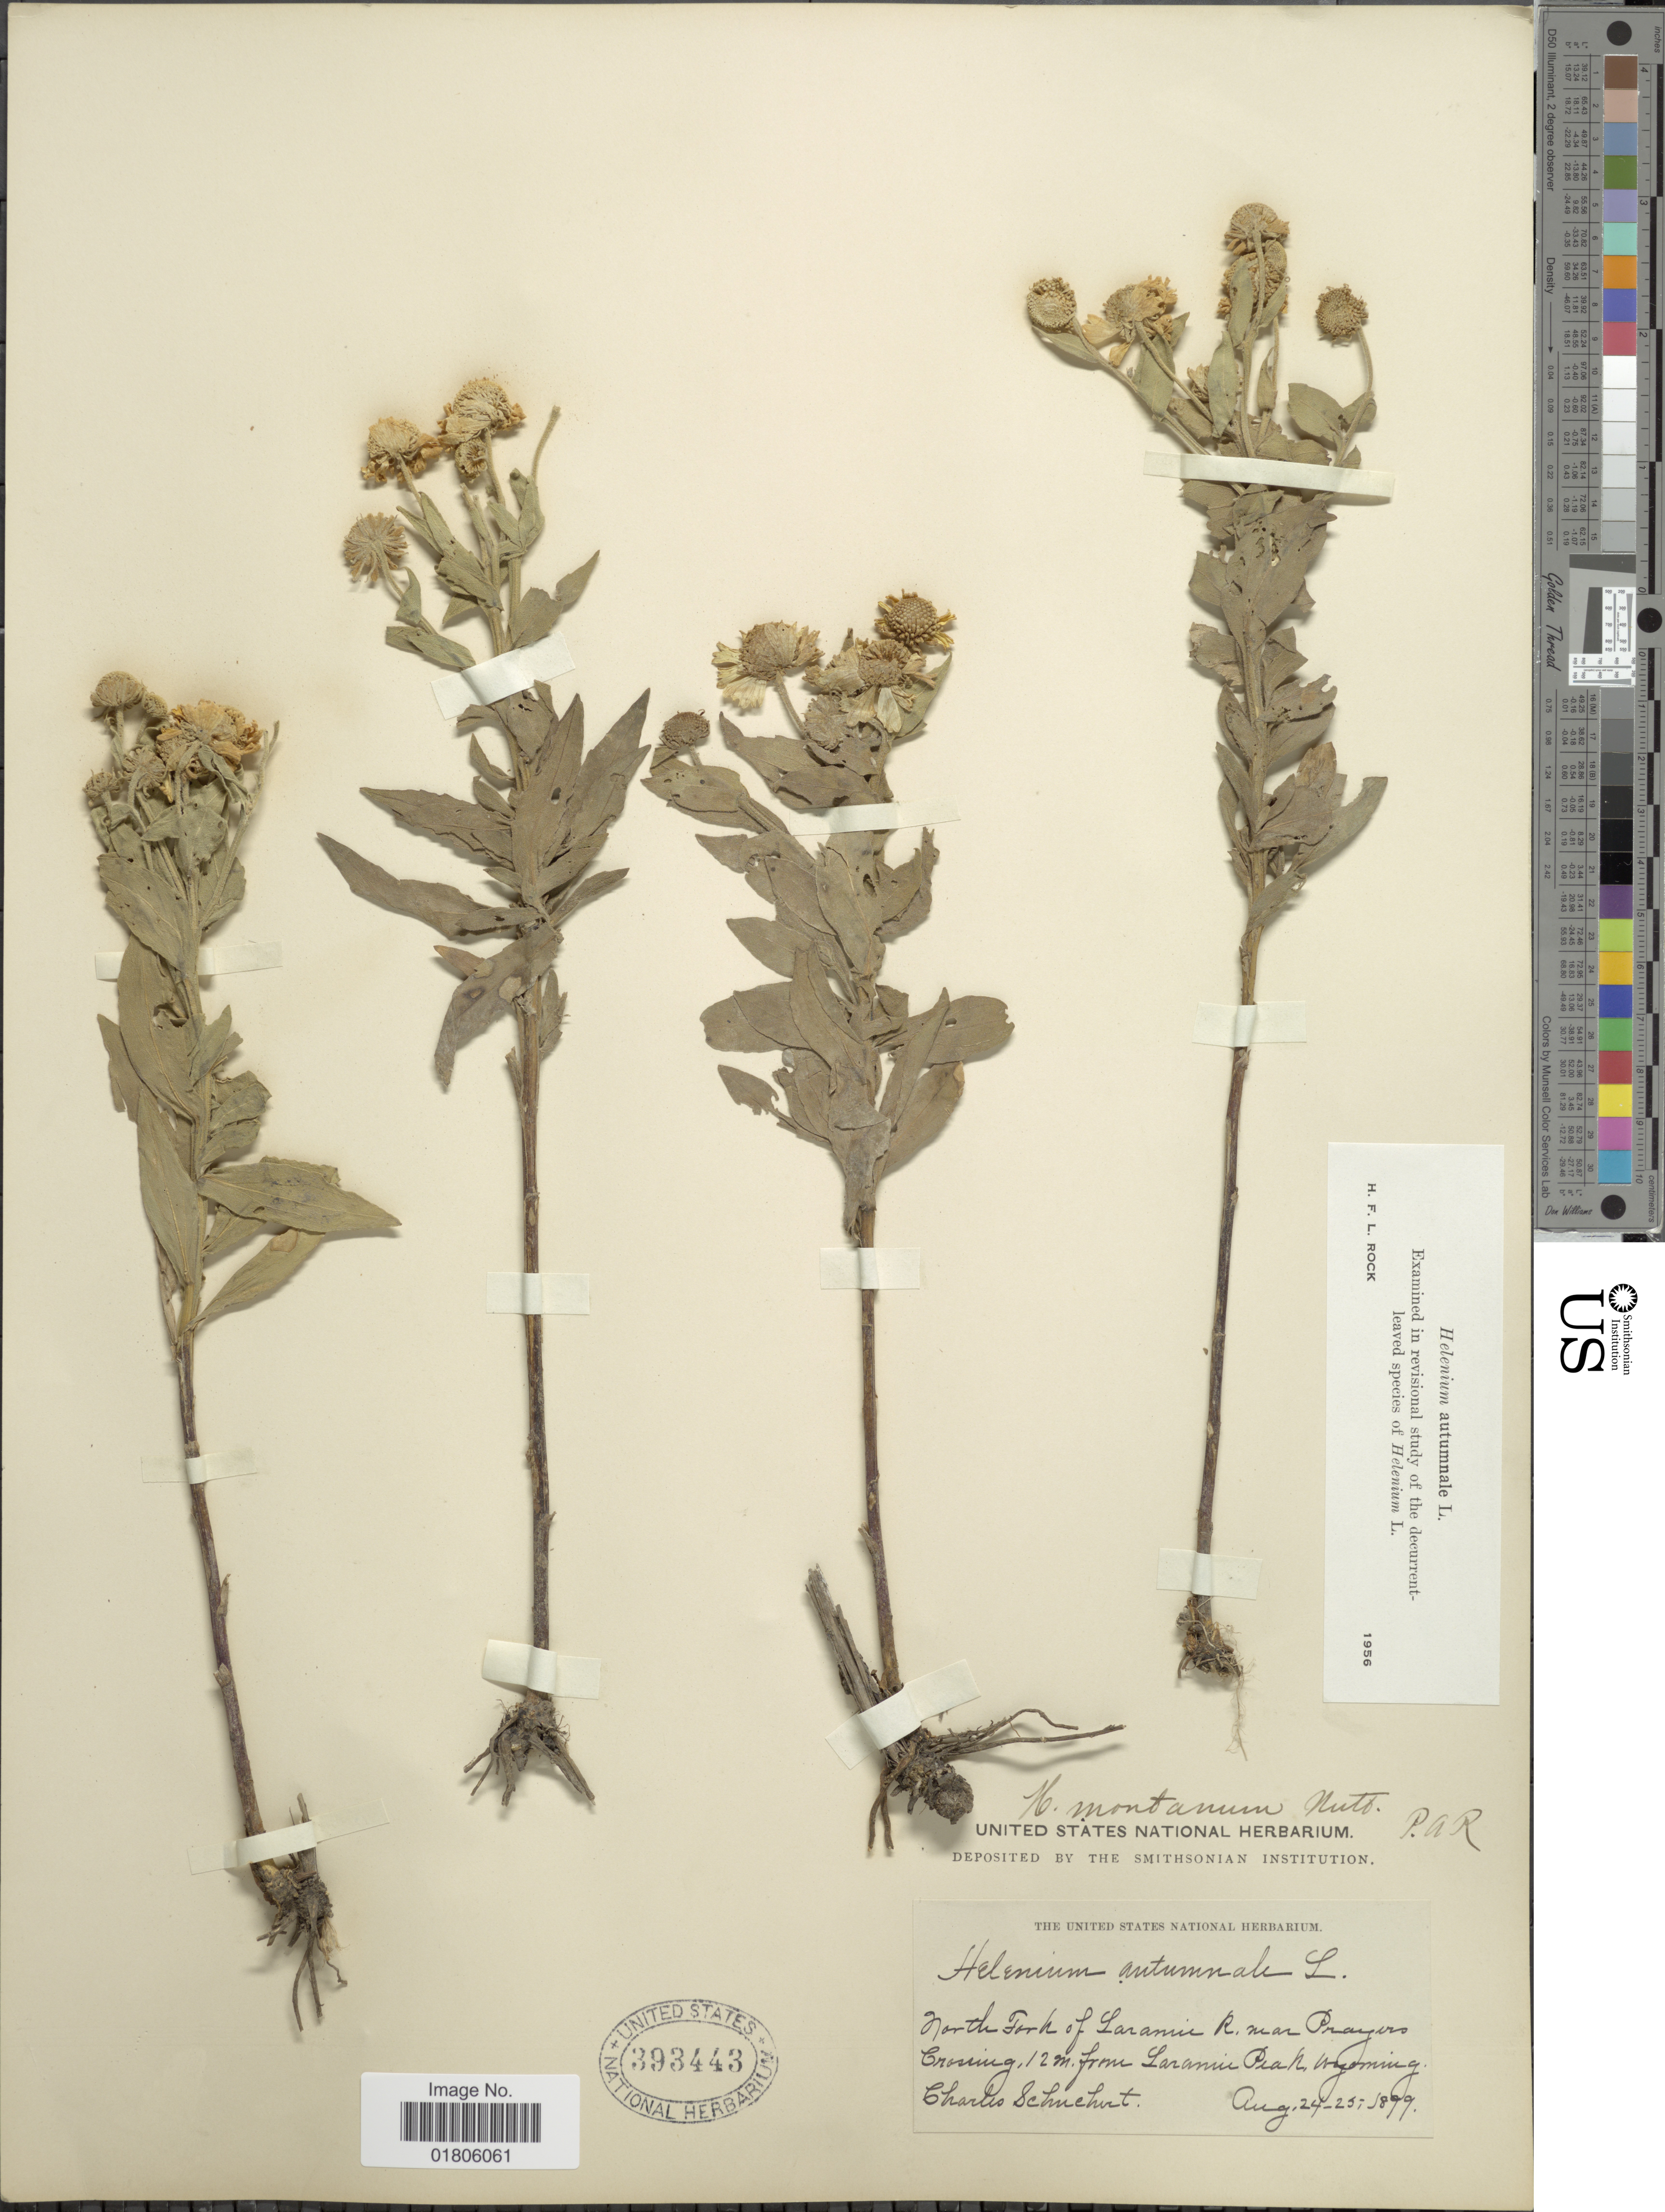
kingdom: Plantae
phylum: Tracheophyta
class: Magnoliopsida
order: Asterales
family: Asteraceae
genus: Helenium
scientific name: Helenium autumnale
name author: L.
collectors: C. Schuchert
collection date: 1899-08-24/1899-08-25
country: United States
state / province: Wyoming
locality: North Fork of Laramie R. near Prayers Crossing 12 m. from Laramie Peak Wyoming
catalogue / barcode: US 393443